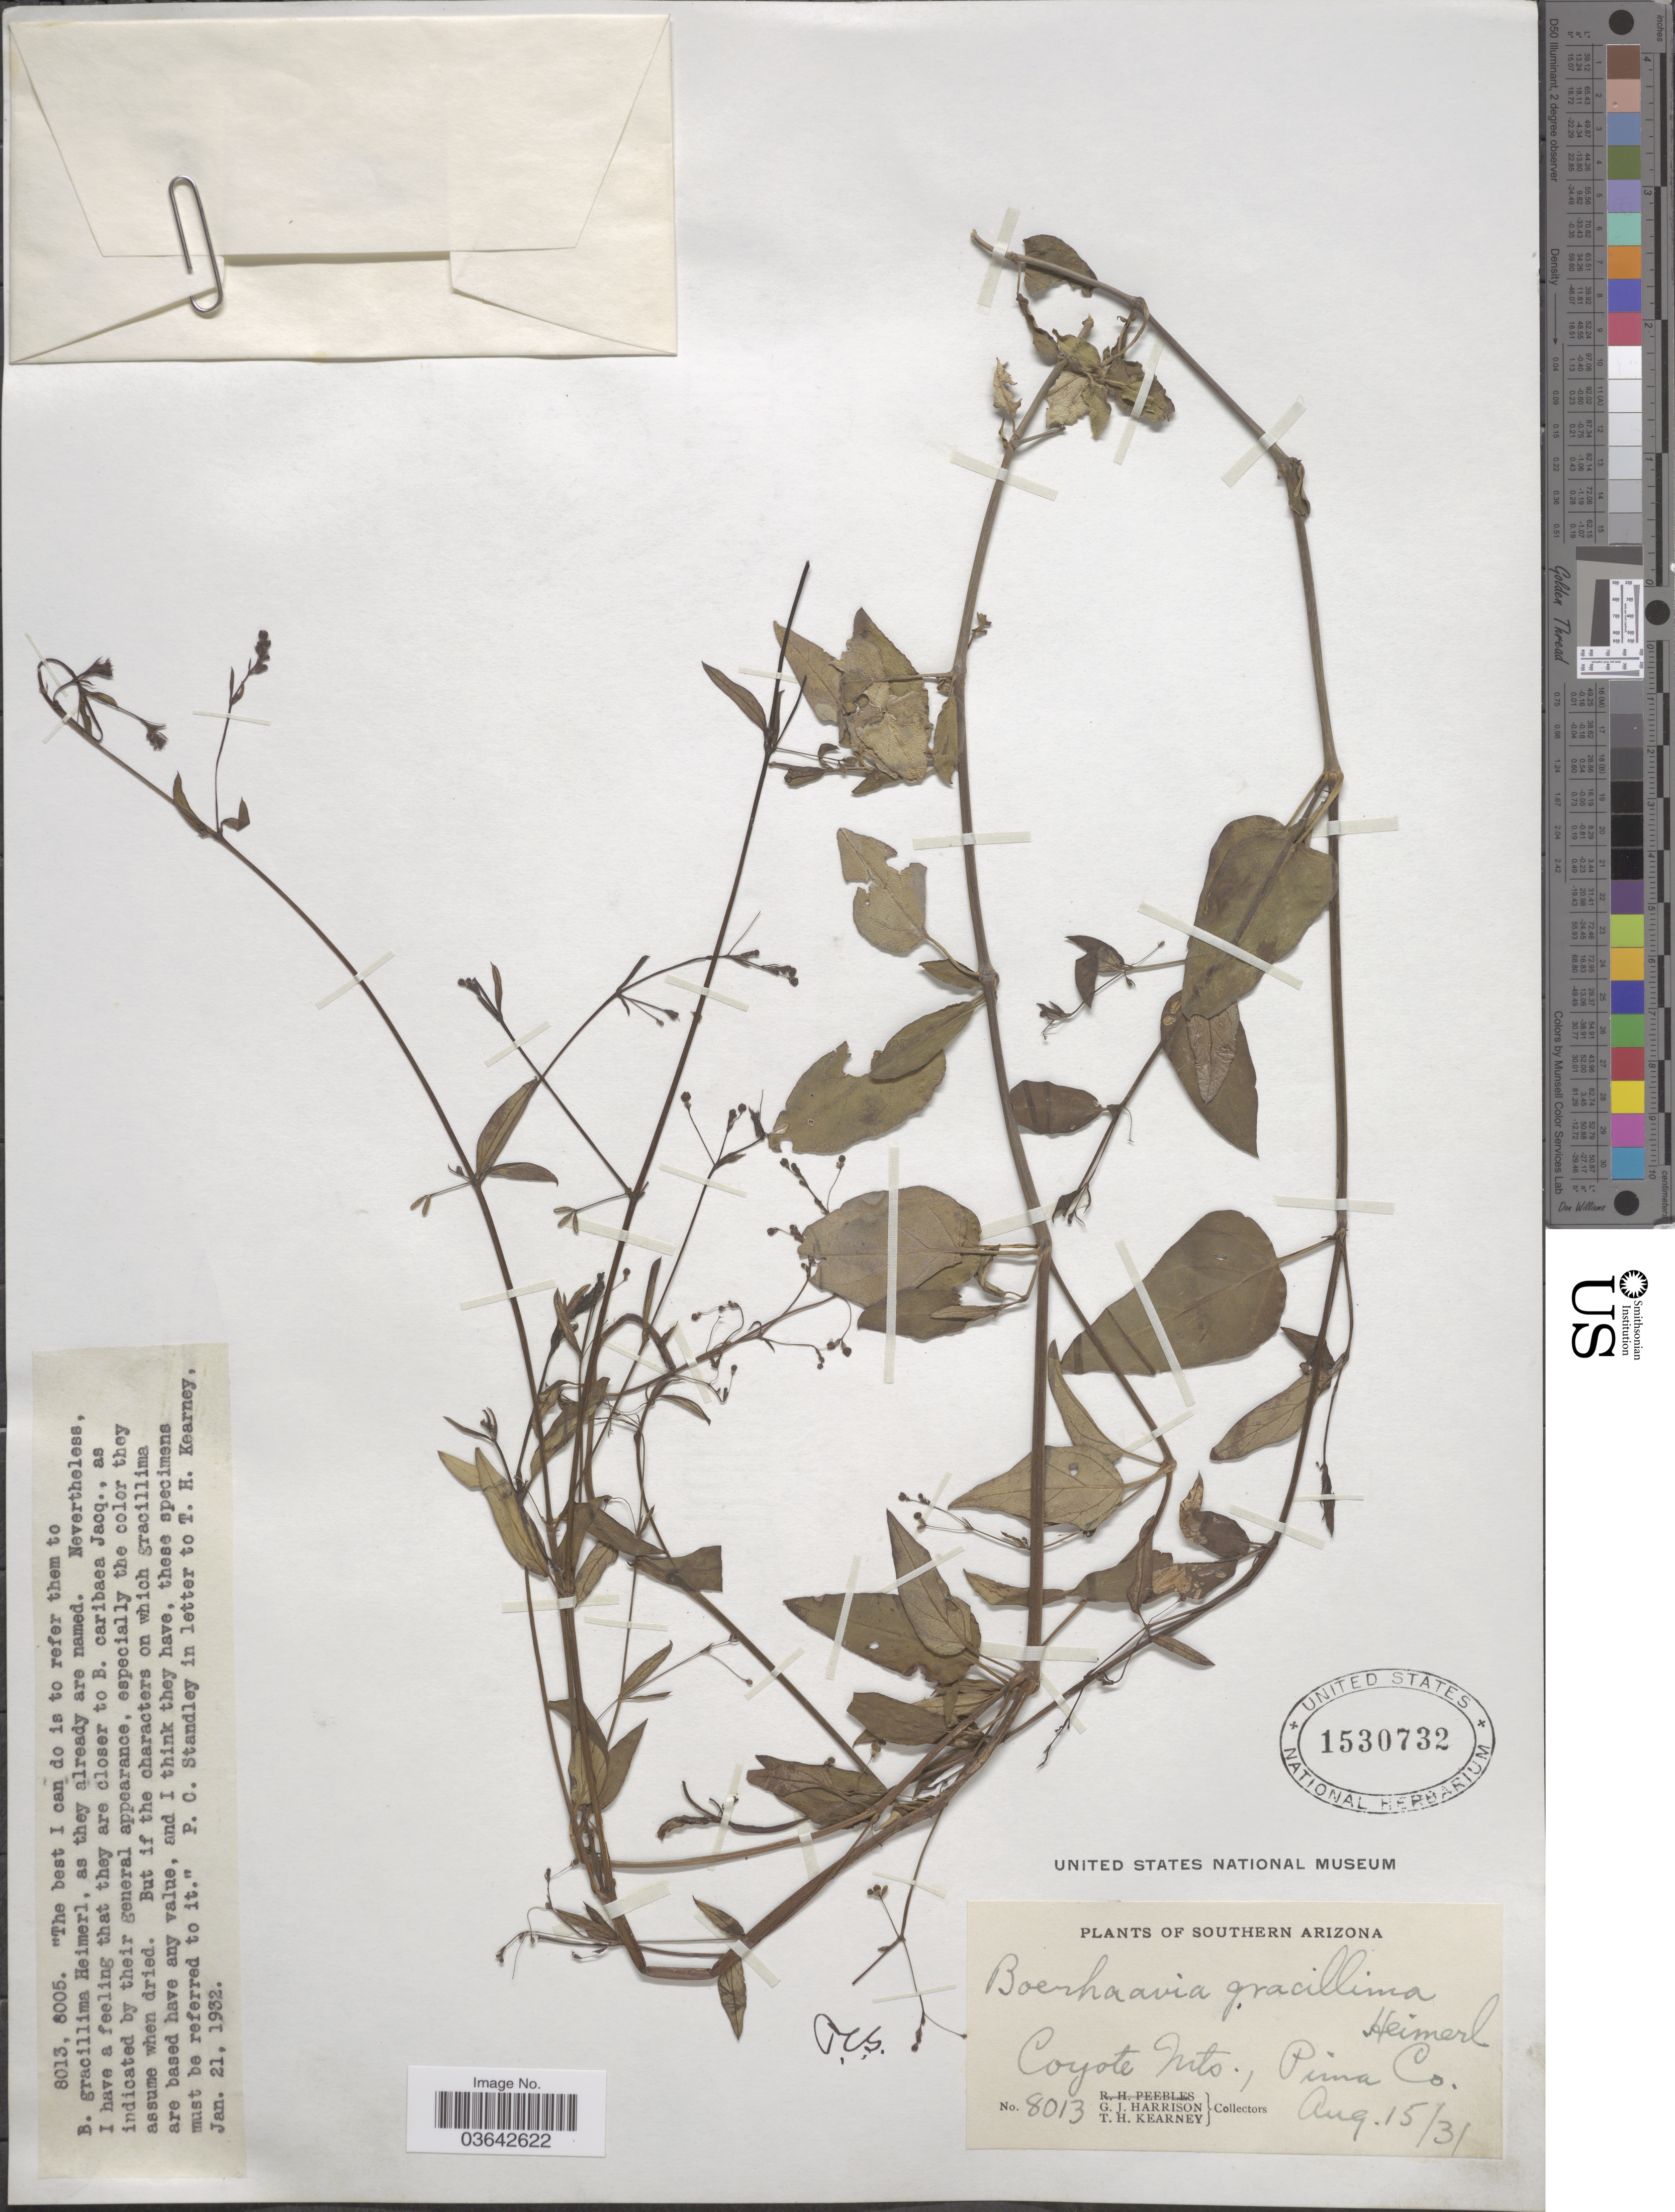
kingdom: Plantae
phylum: Tracheophyta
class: Magnoliopsida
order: Caryophyllales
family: Nyctaginaceae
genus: Boerhavia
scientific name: Boerhavia gracillima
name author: Heimerl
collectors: G. J. Harrison & T. H. Kearney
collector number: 8013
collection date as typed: Transcribed d/m/y: 15/8/31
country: United States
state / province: Arizona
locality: Southern Arizona. Coyote Mts., Pima Co.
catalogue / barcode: US 1530732